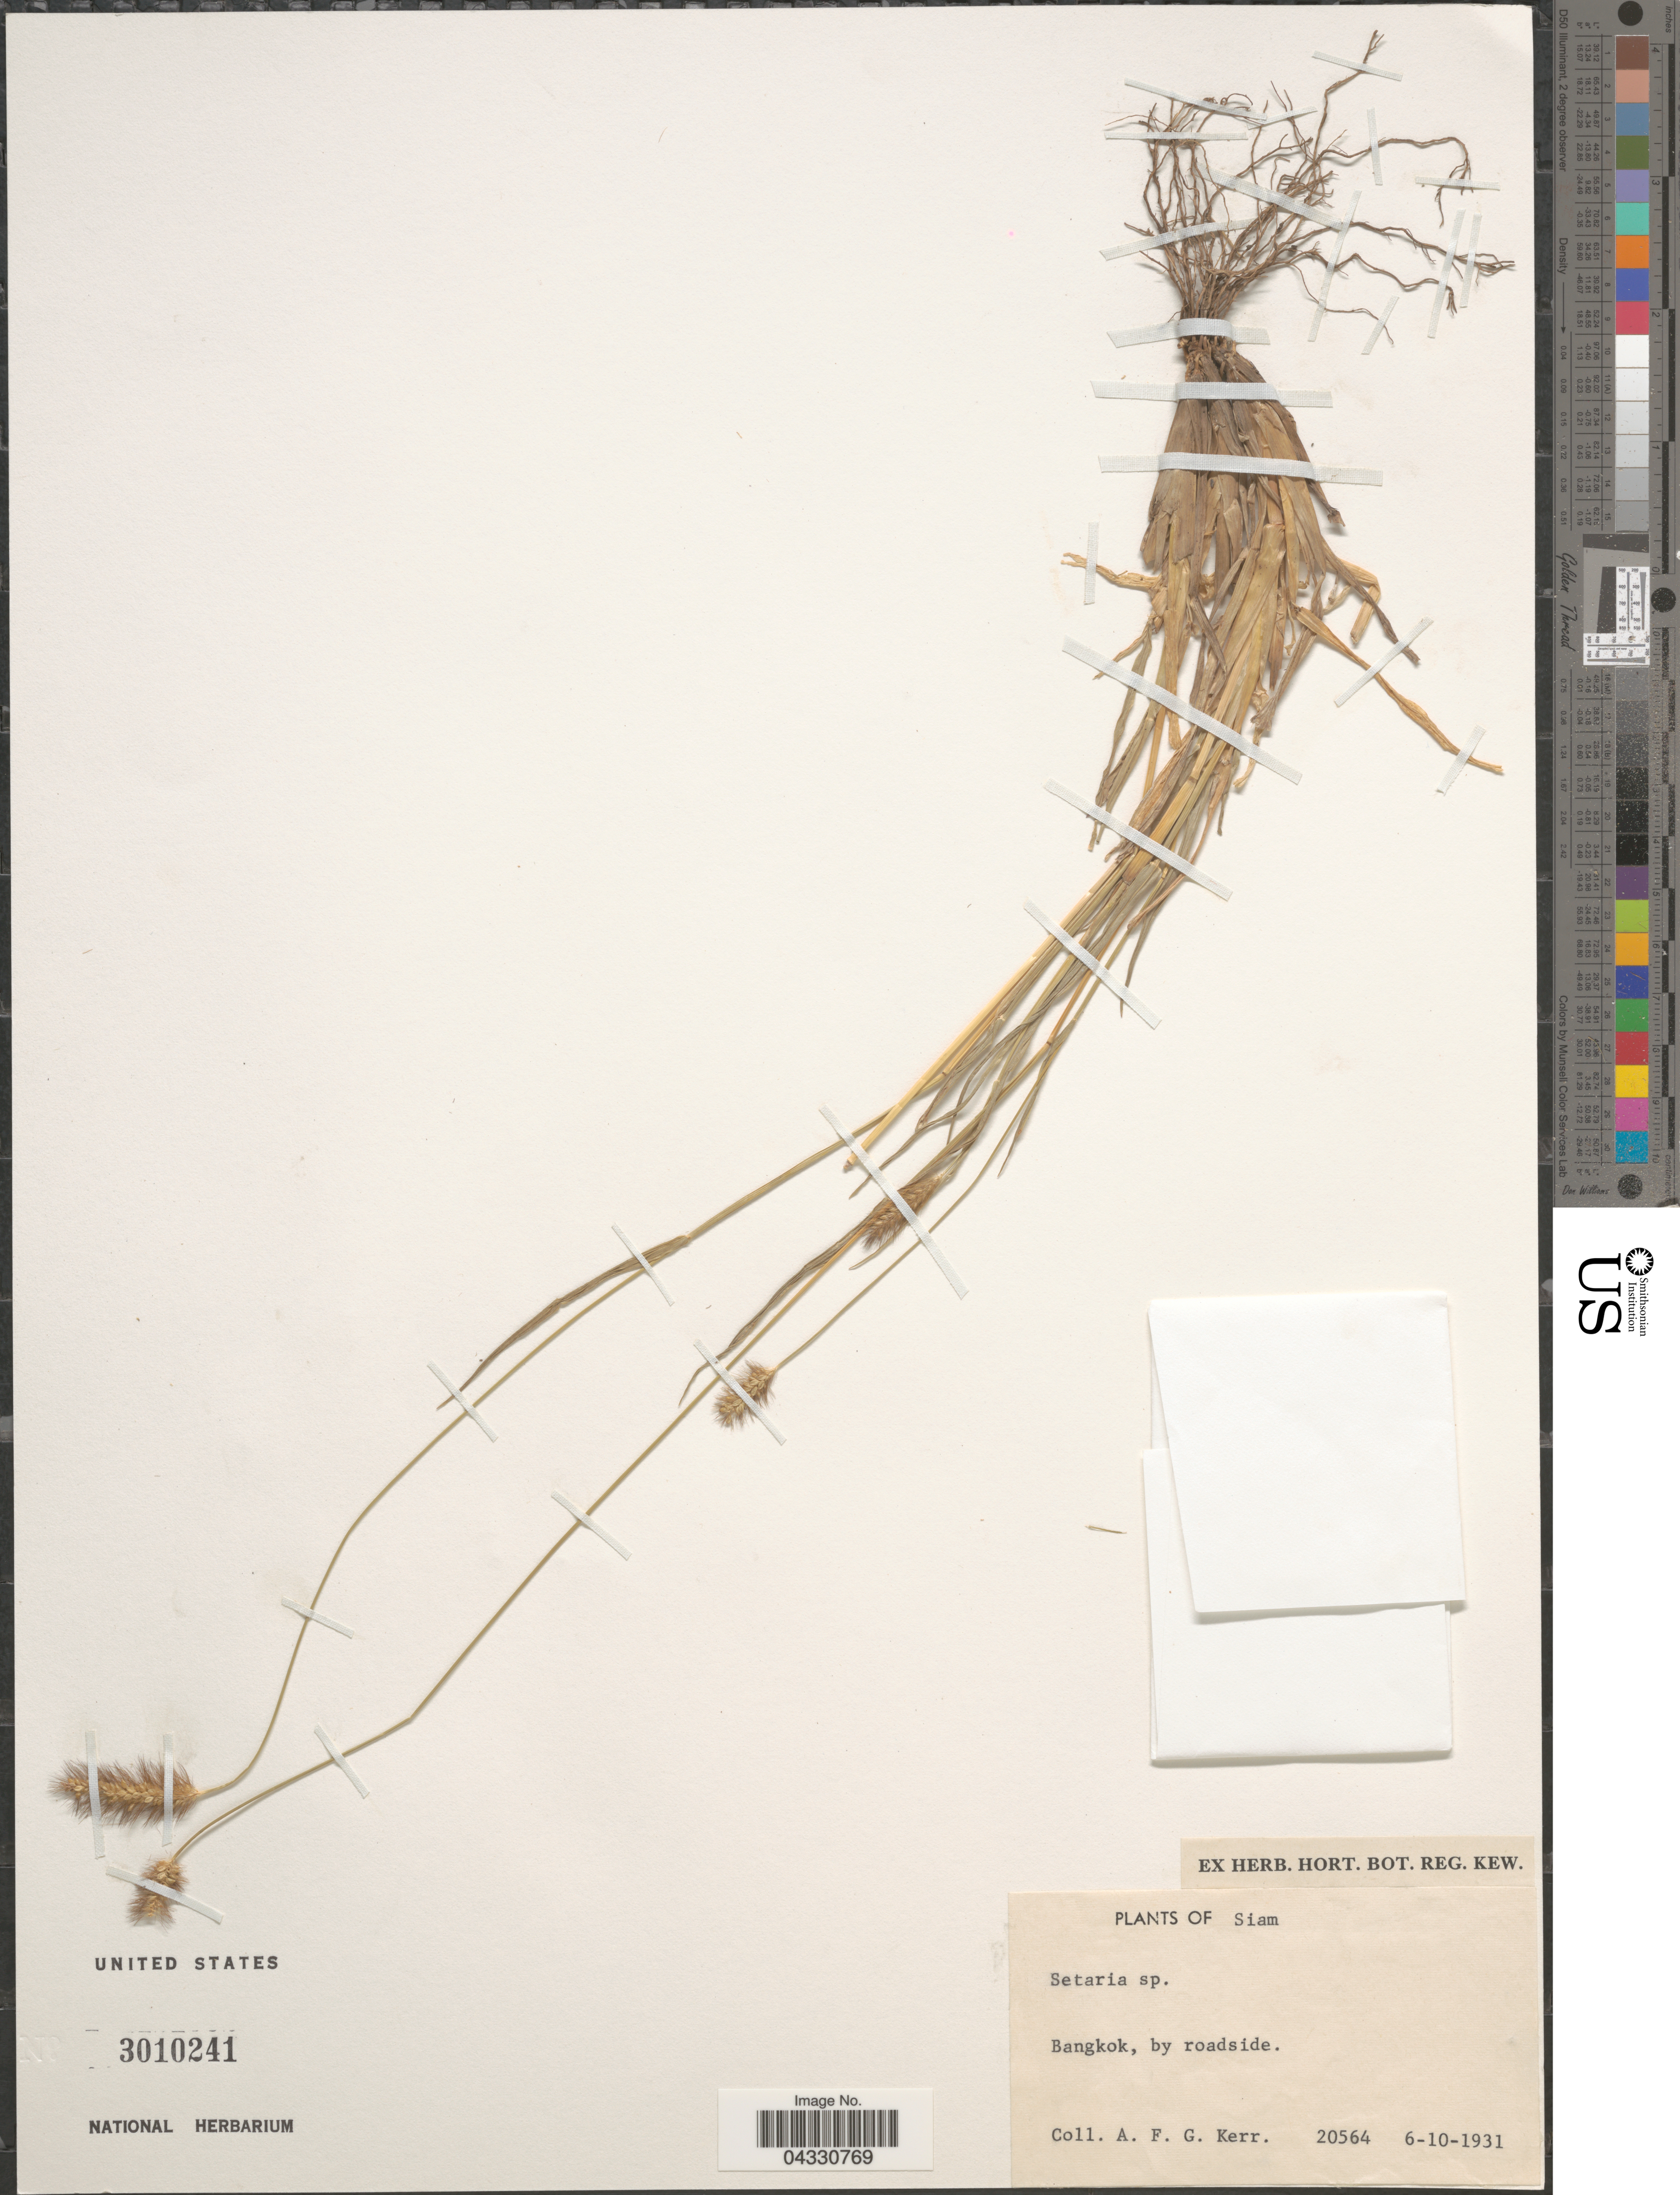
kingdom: Plantae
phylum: Tracheophyta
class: Liliopsida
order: Poales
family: Poaceae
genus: Setaria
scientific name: Setaria sp.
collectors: A. F. G. Kerr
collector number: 20564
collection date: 1931-10-06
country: Thailand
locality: By roadside.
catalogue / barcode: US 3010241